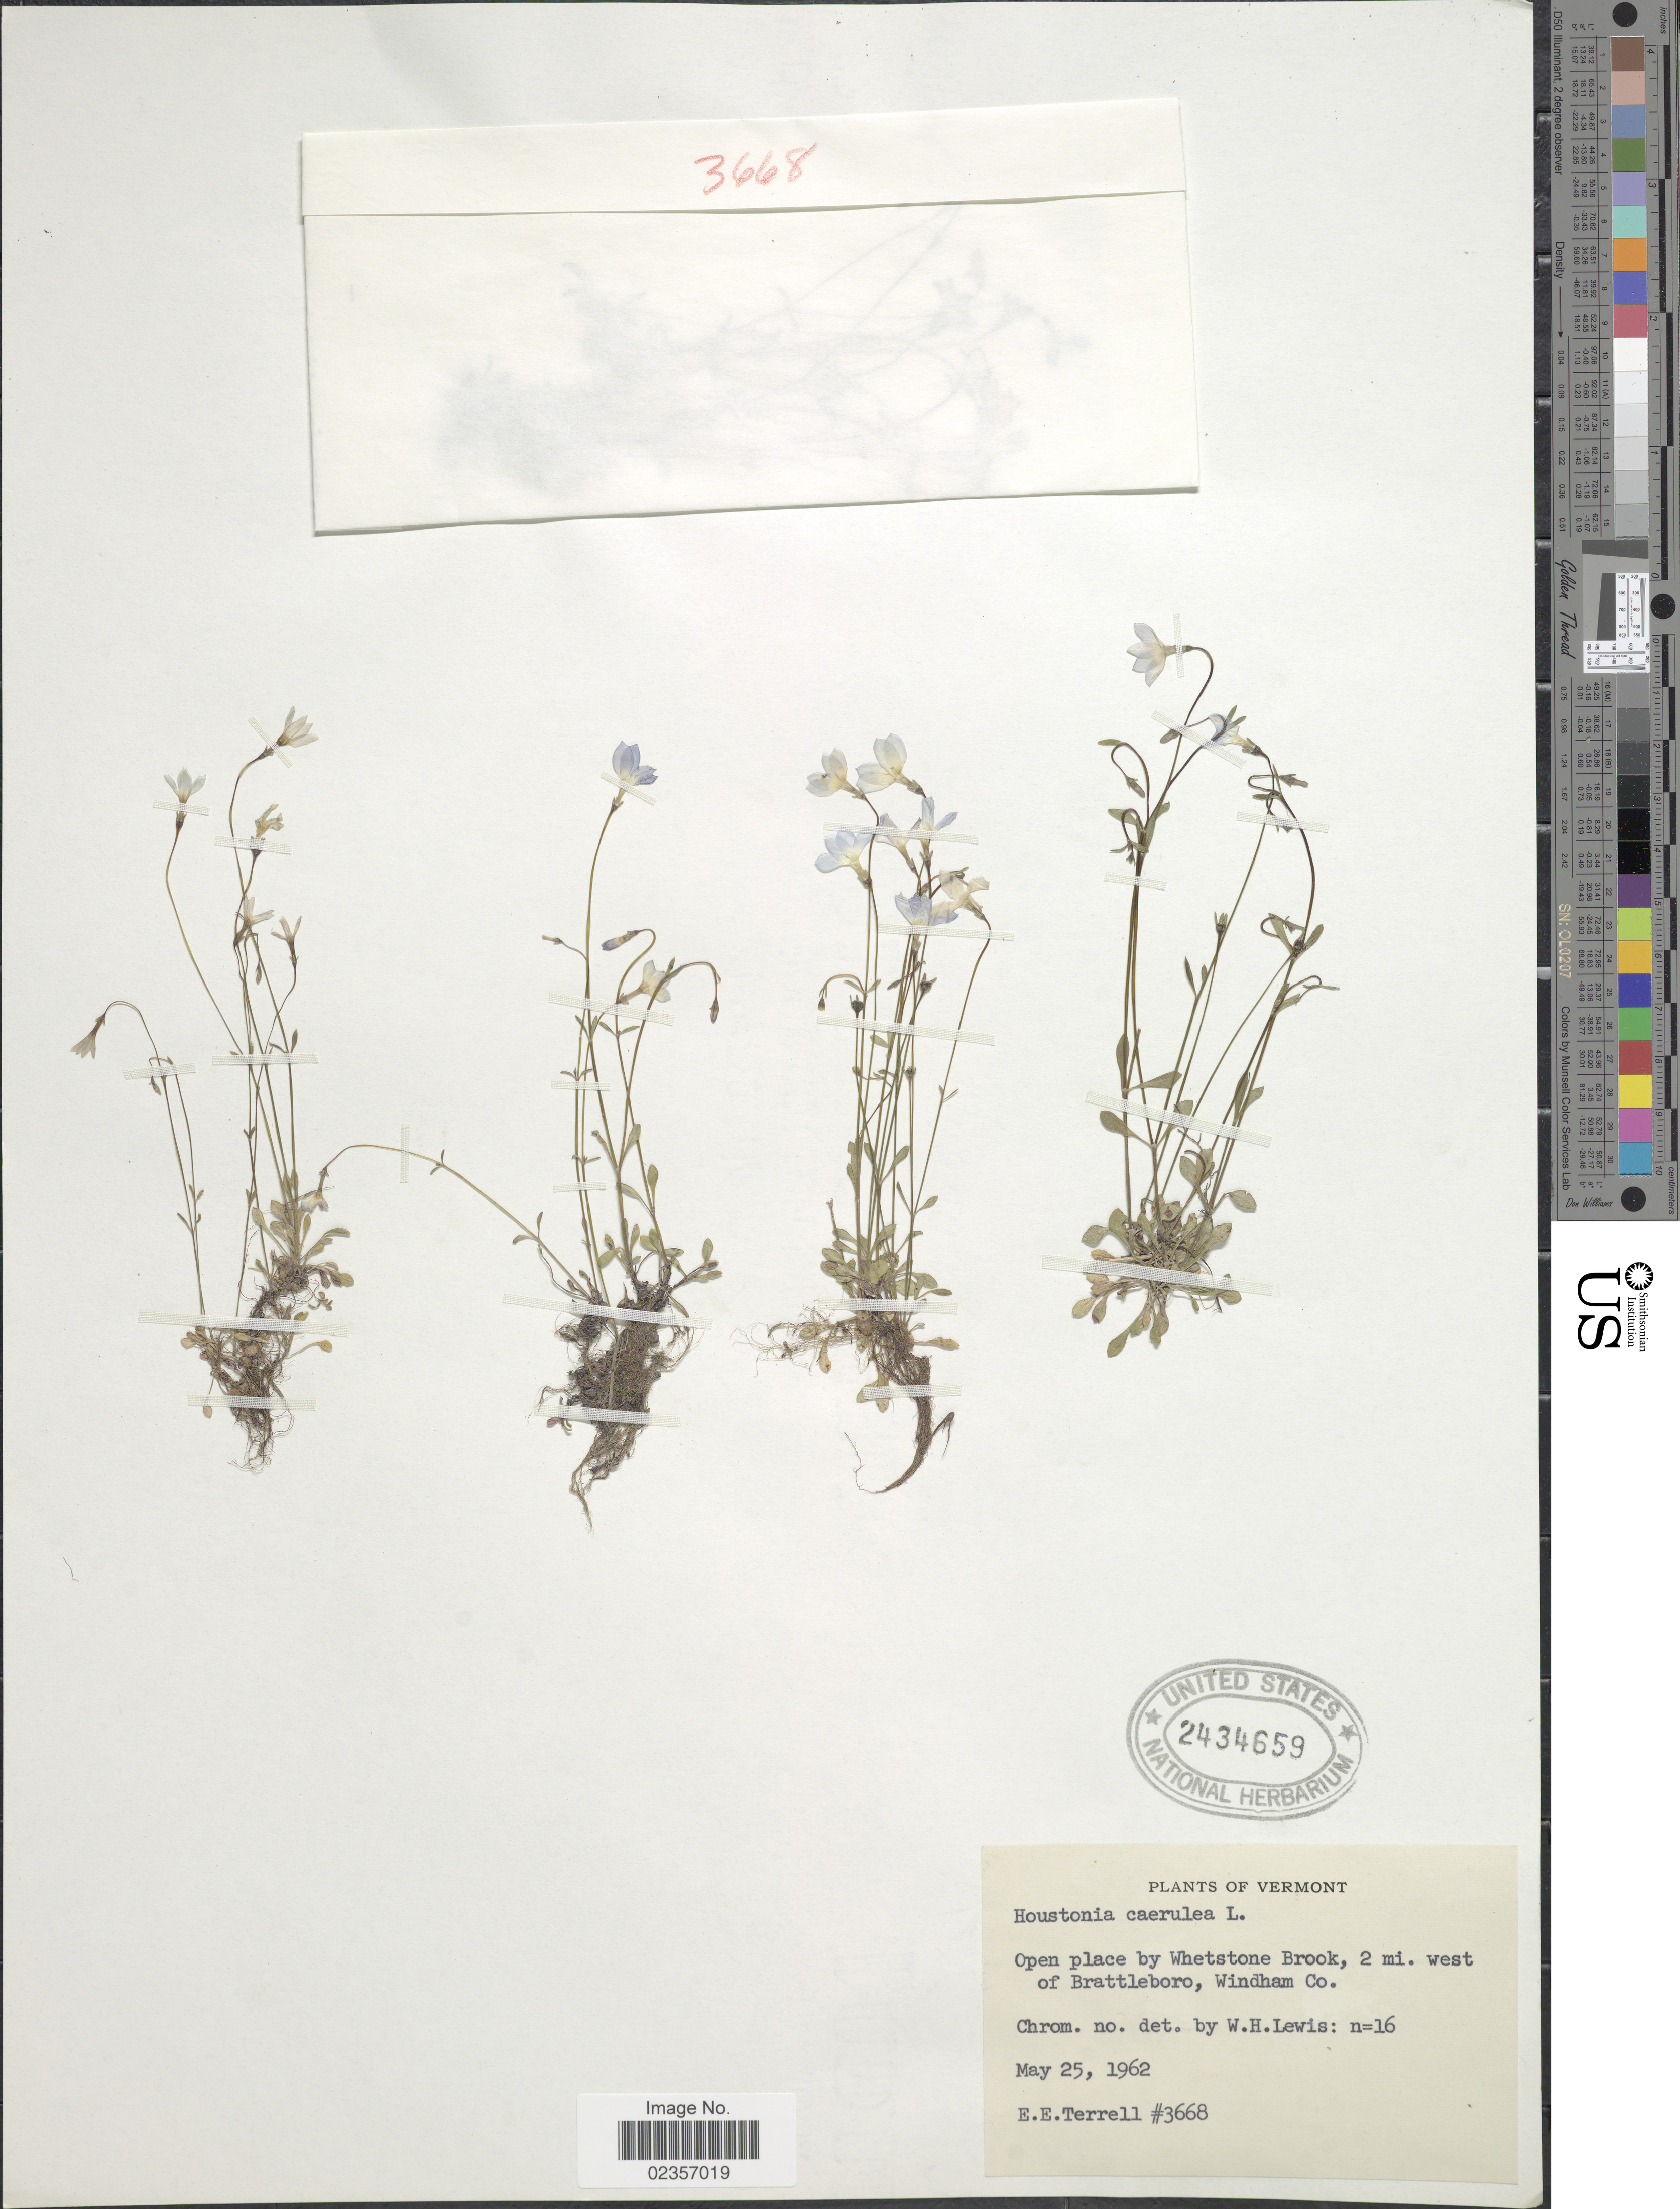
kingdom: Plantae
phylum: Tracheophyta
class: Magnoliopsida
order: Gentianales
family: Rubiaceae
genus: Houstonia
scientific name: Houstonia caerulea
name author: L.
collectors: E. E. Terrell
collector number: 3668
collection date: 1962-05-25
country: United States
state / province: Vermont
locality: Open plce by Whetstone Brook, 2 mi. west of Brattleboro, Windham Co.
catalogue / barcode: US 2434659